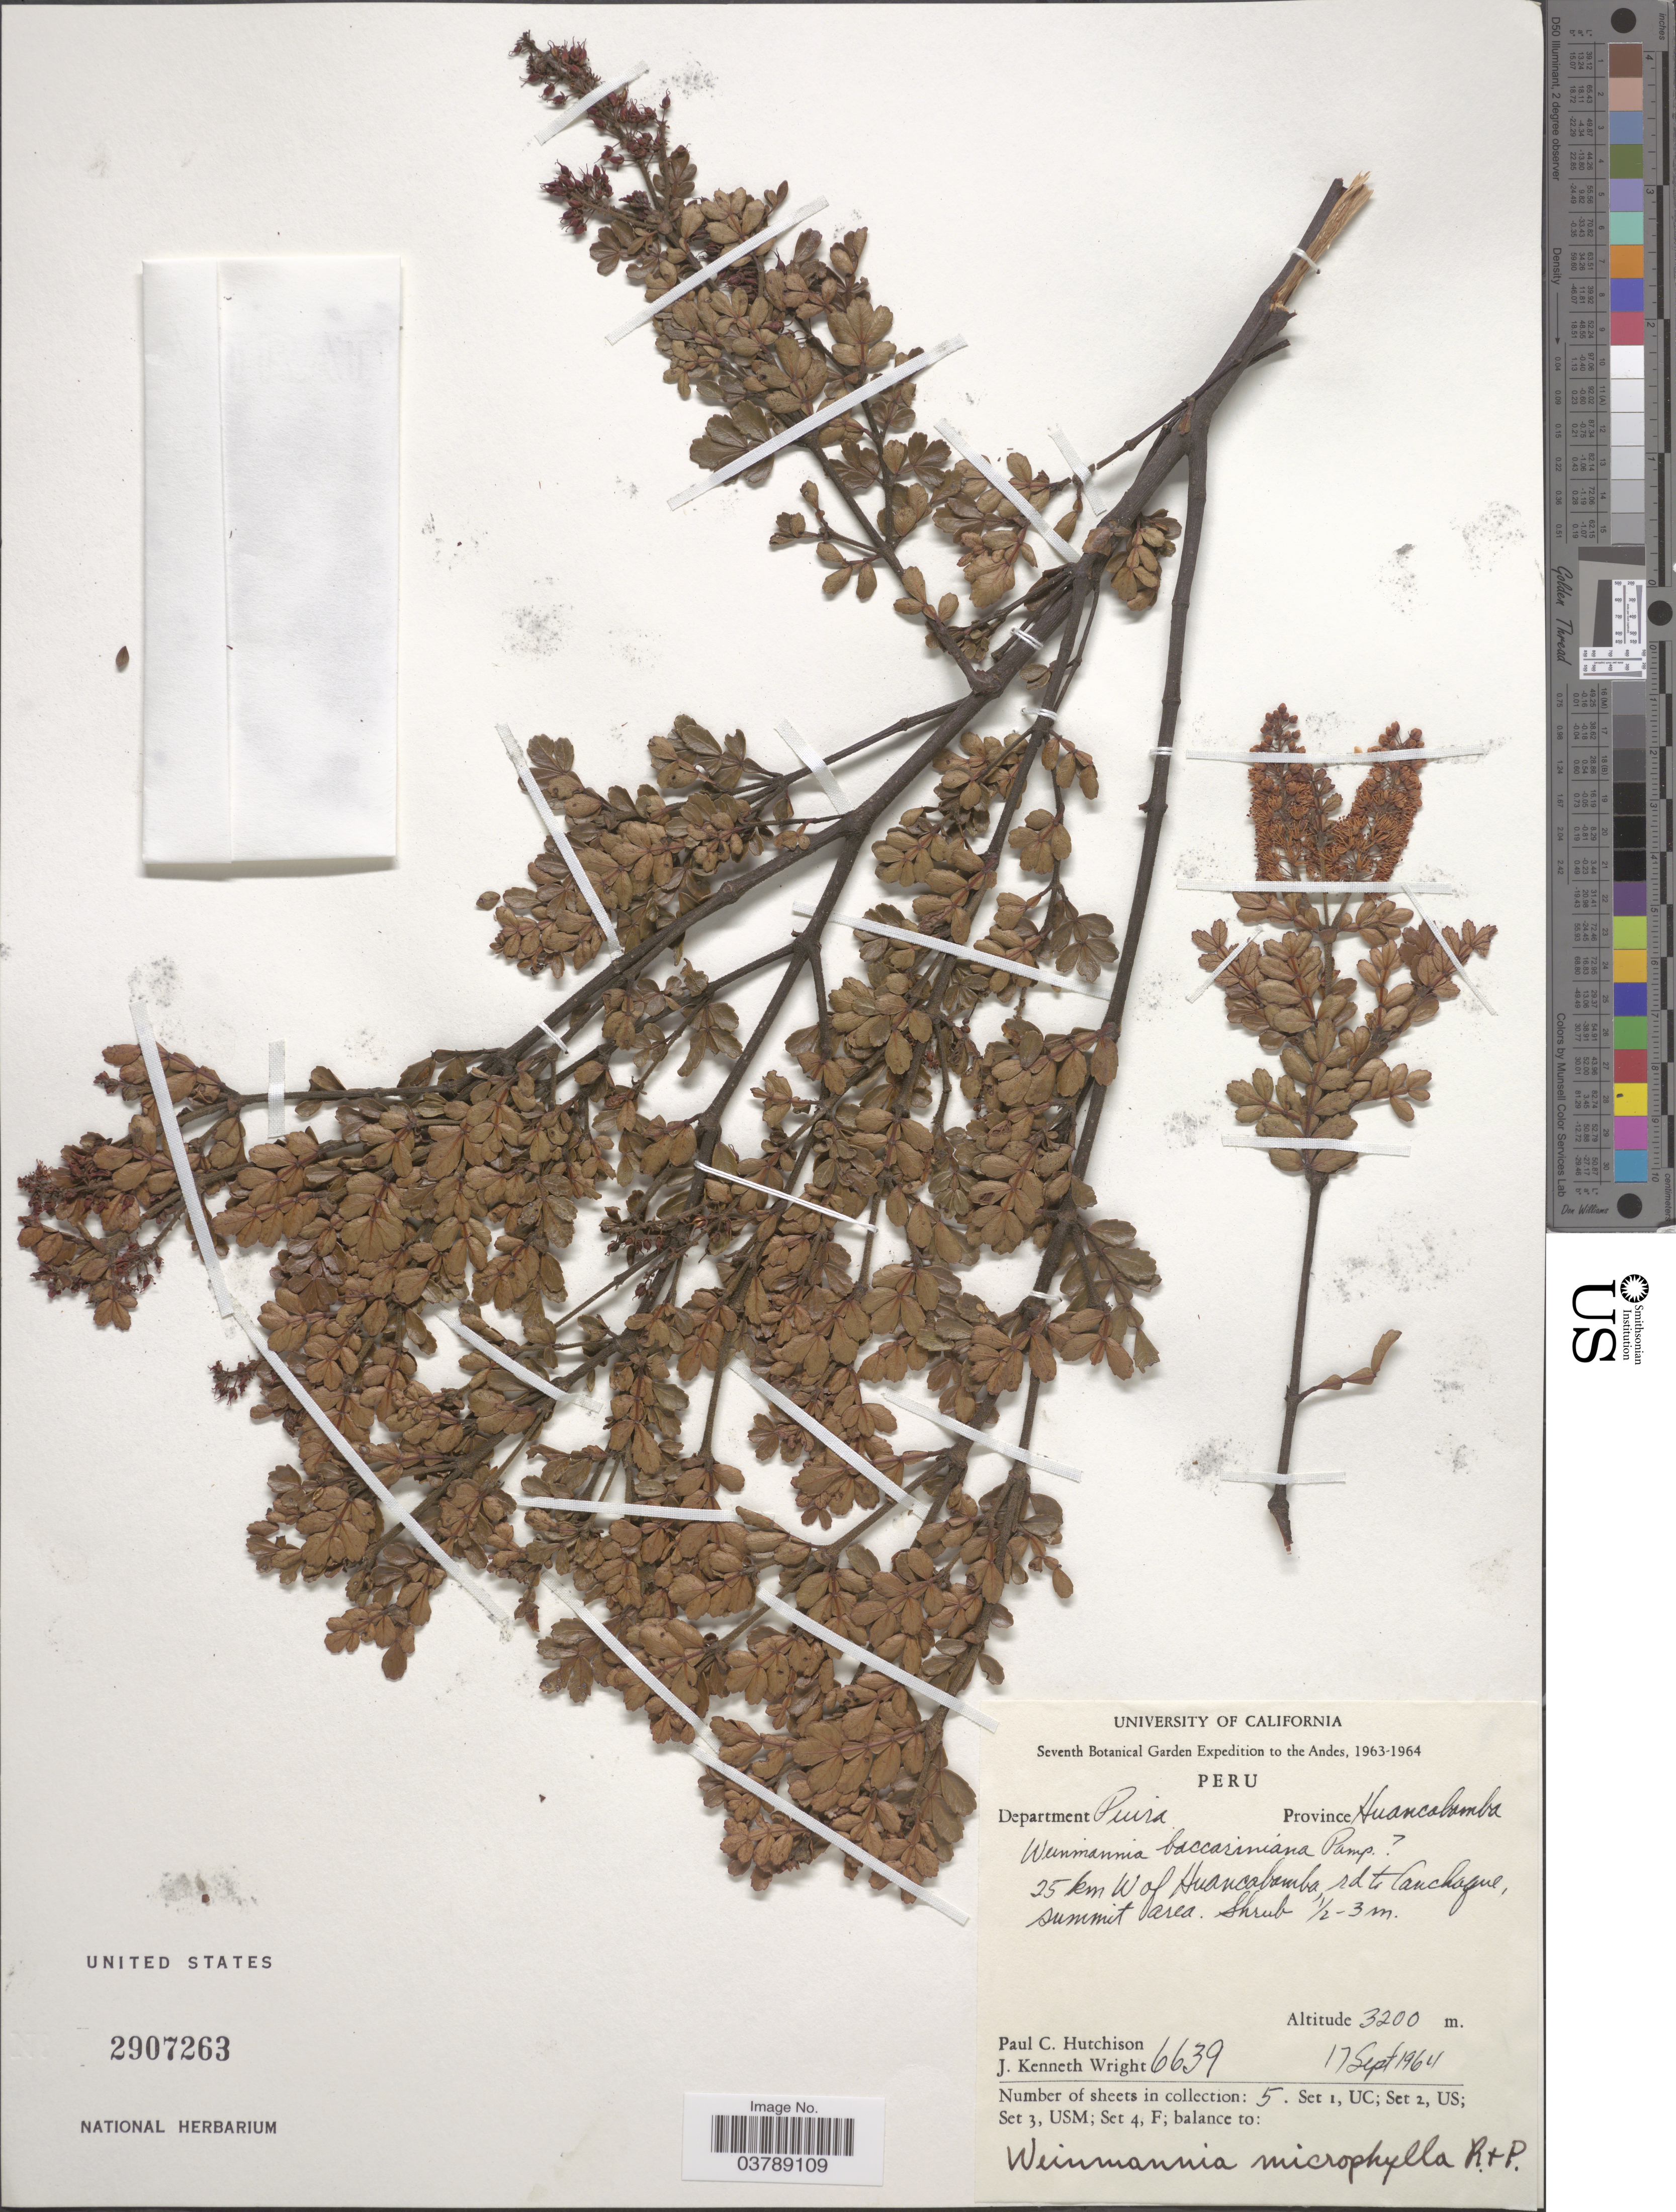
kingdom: Plantae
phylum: Tracheophyta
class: Magnoliopsida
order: Oxalidales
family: Cunoniaceae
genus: Weinmannia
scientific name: Weinmannia fagaroides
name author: Kunth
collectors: P. C. Hutchison & J. K. Wright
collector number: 6639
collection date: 1964-09-17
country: Peru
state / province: Piura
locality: The Andes. Department Piura. Province Huancabamba. 25 km W of Huancabamba, rd to Canchaque, summit area.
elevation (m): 3200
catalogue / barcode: US 2907263